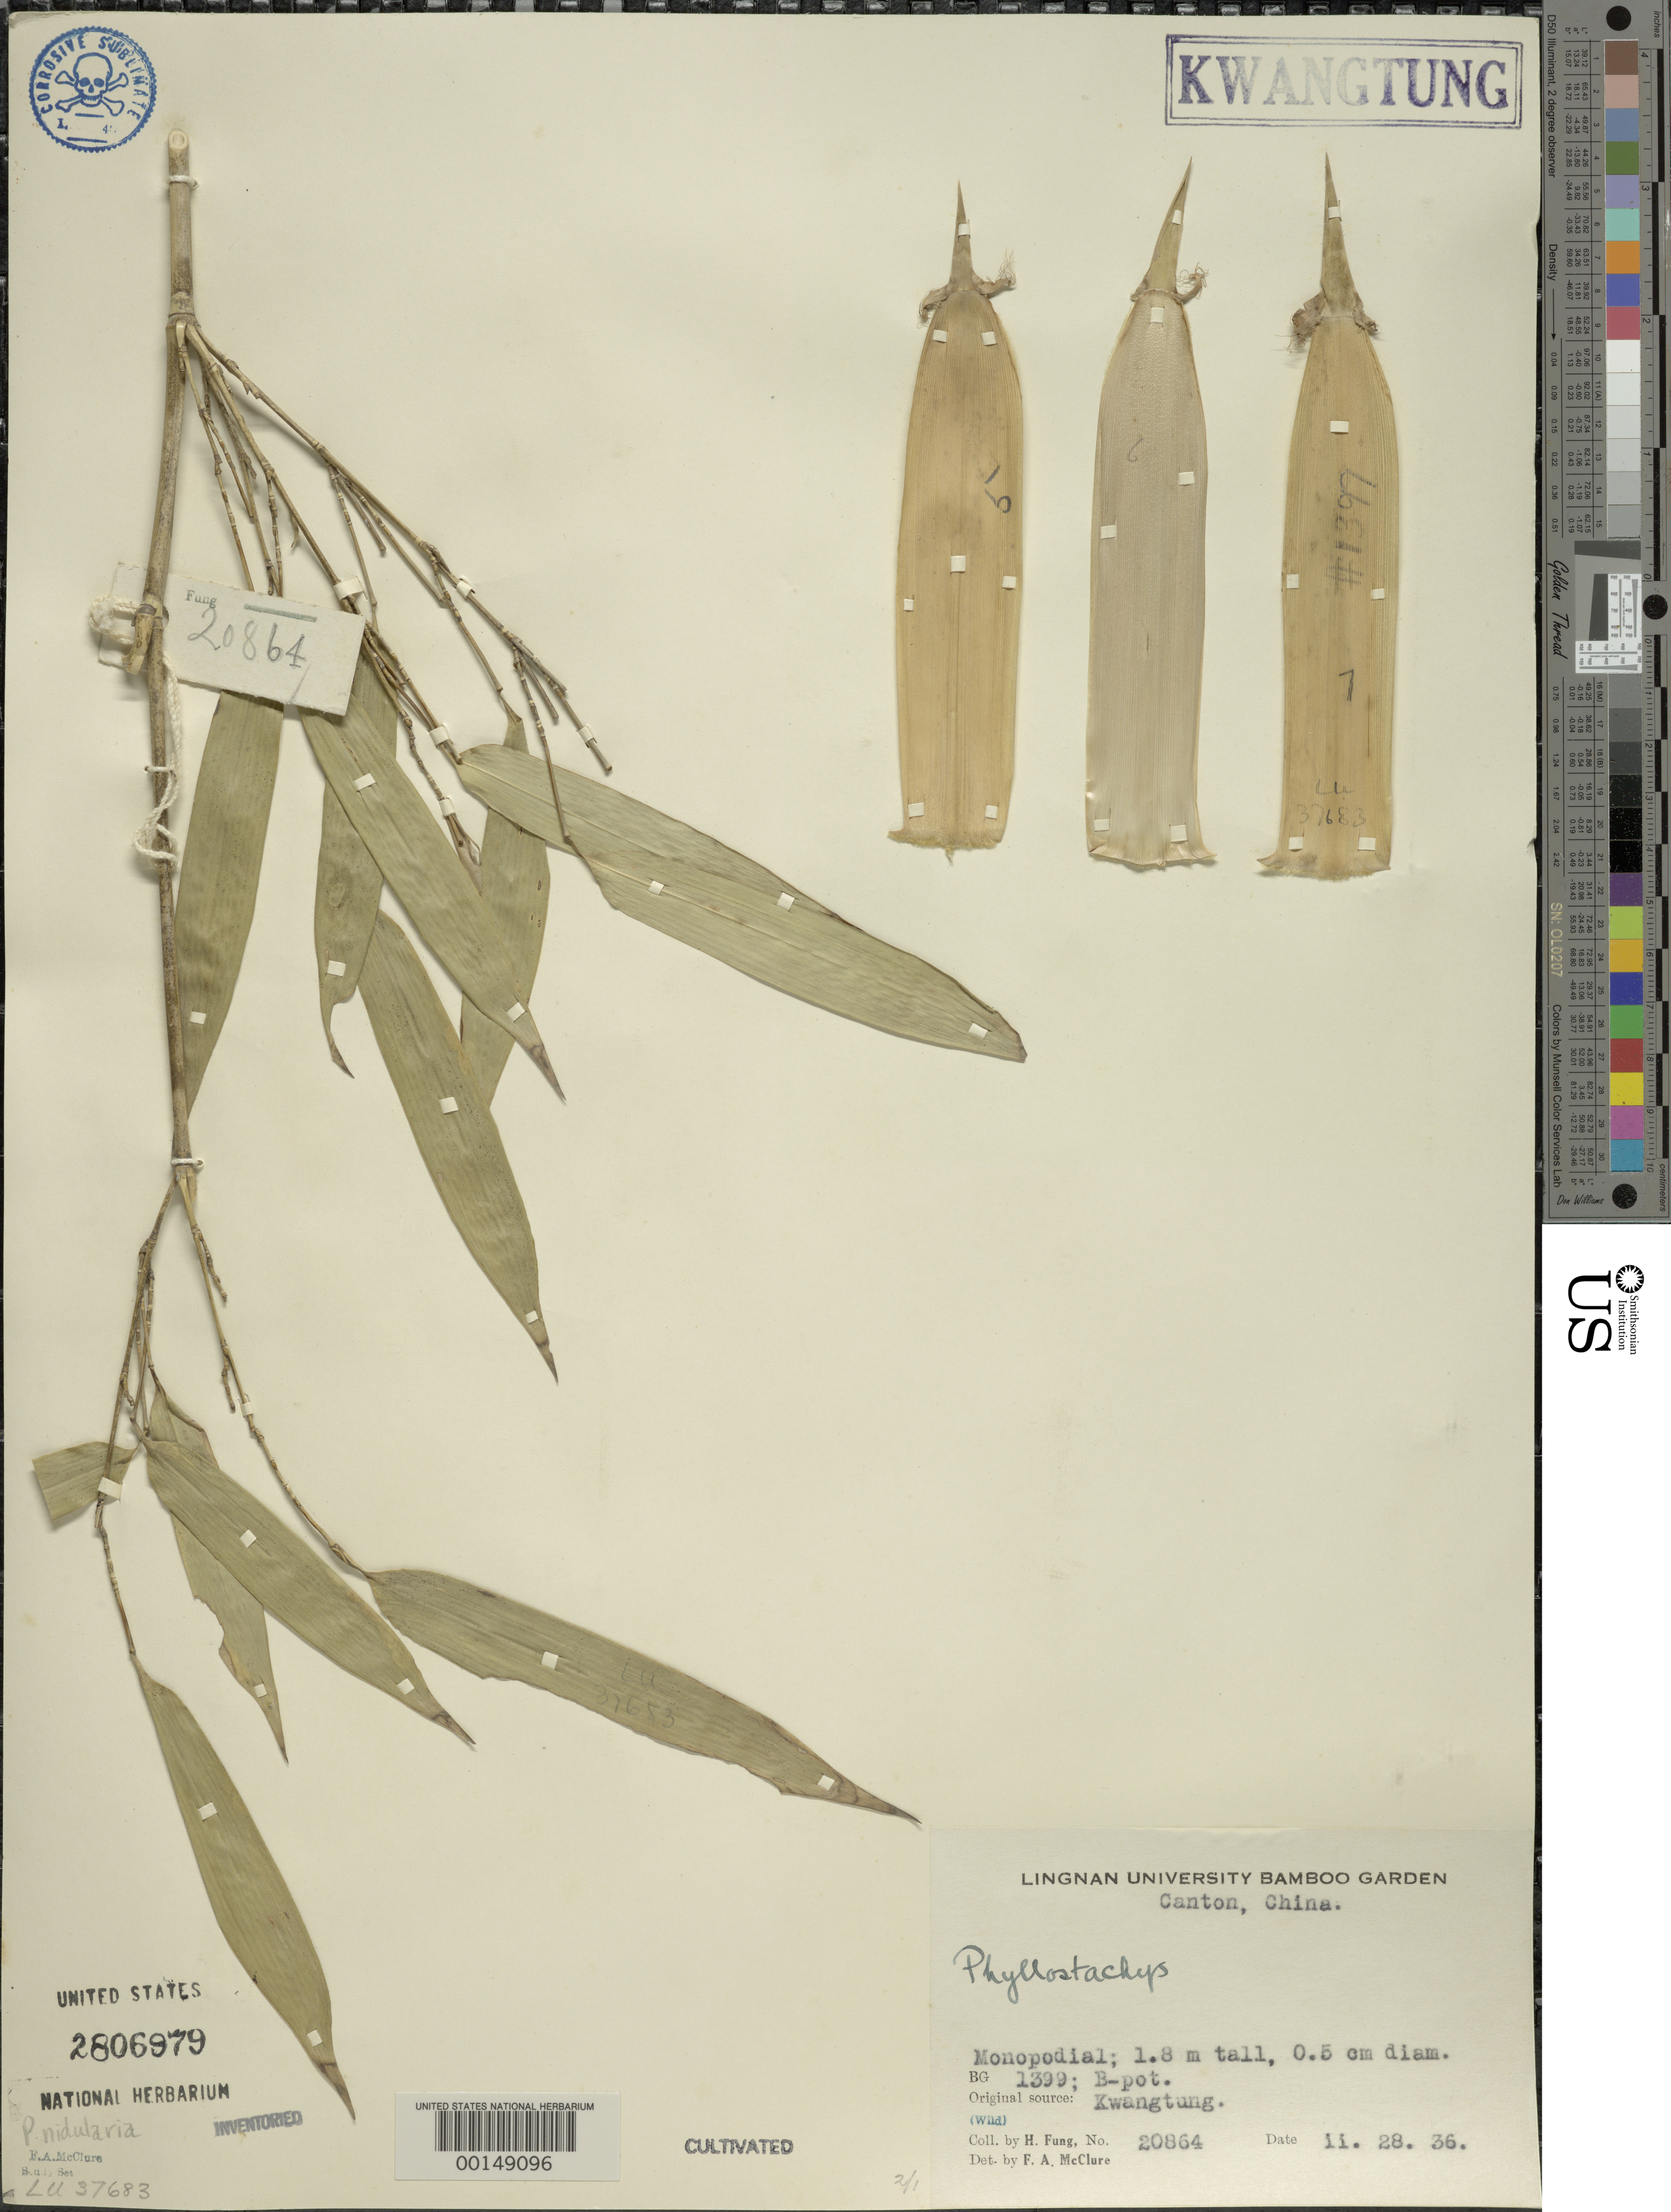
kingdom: Plantae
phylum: Tracheophyta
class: Liliopsida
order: Poales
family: Poaceae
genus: Phyllostachys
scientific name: Phyllostachys nidularia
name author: Munro ex Fenzi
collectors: H. L. Fung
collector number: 20864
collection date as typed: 28 Feb 1936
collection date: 1936-02-28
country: China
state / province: Guangdong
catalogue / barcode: US 2806979